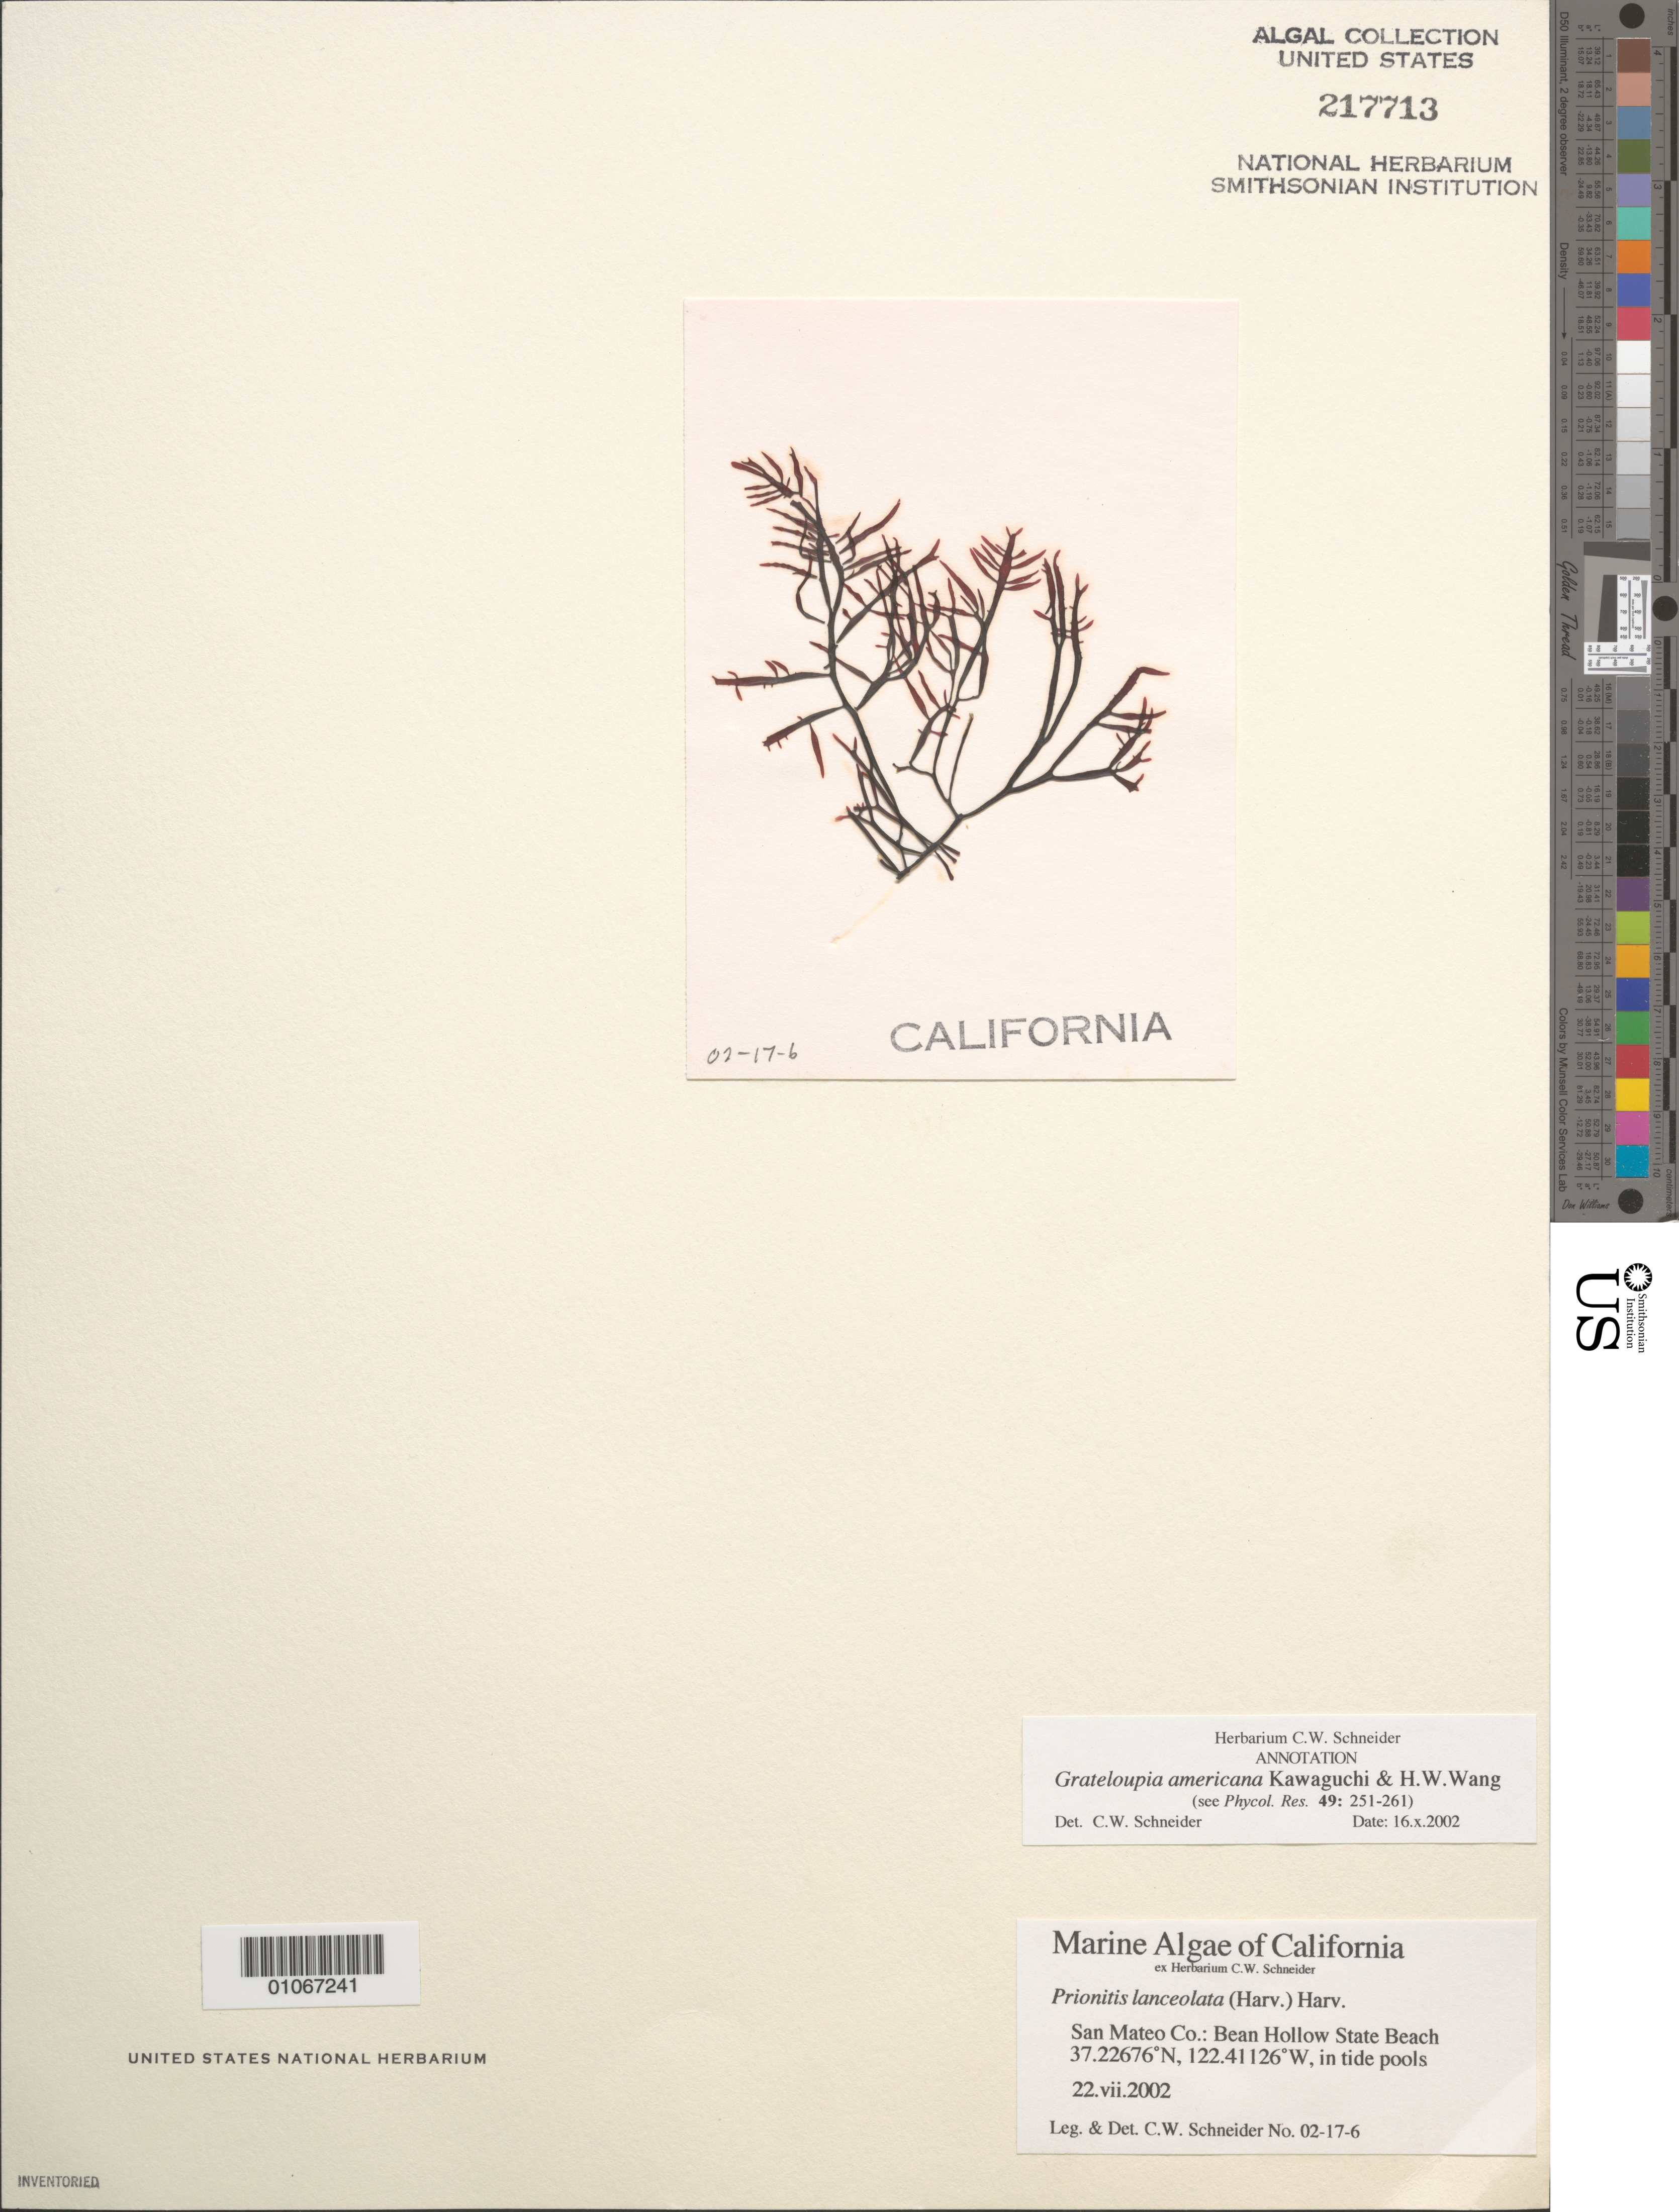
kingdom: Plantae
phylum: Rhodophyta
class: Florideophyceae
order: Cryptonemiales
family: Cryptonemiaceae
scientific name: Prionitis lanceolata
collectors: C. W. Schneider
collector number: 02-17-6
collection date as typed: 22 Jul 2002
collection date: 2002-07-22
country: United States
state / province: California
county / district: San Mateo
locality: Bean Hollow State Beach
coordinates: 37.22676 N, 122.41126 W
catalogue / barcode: US 217713